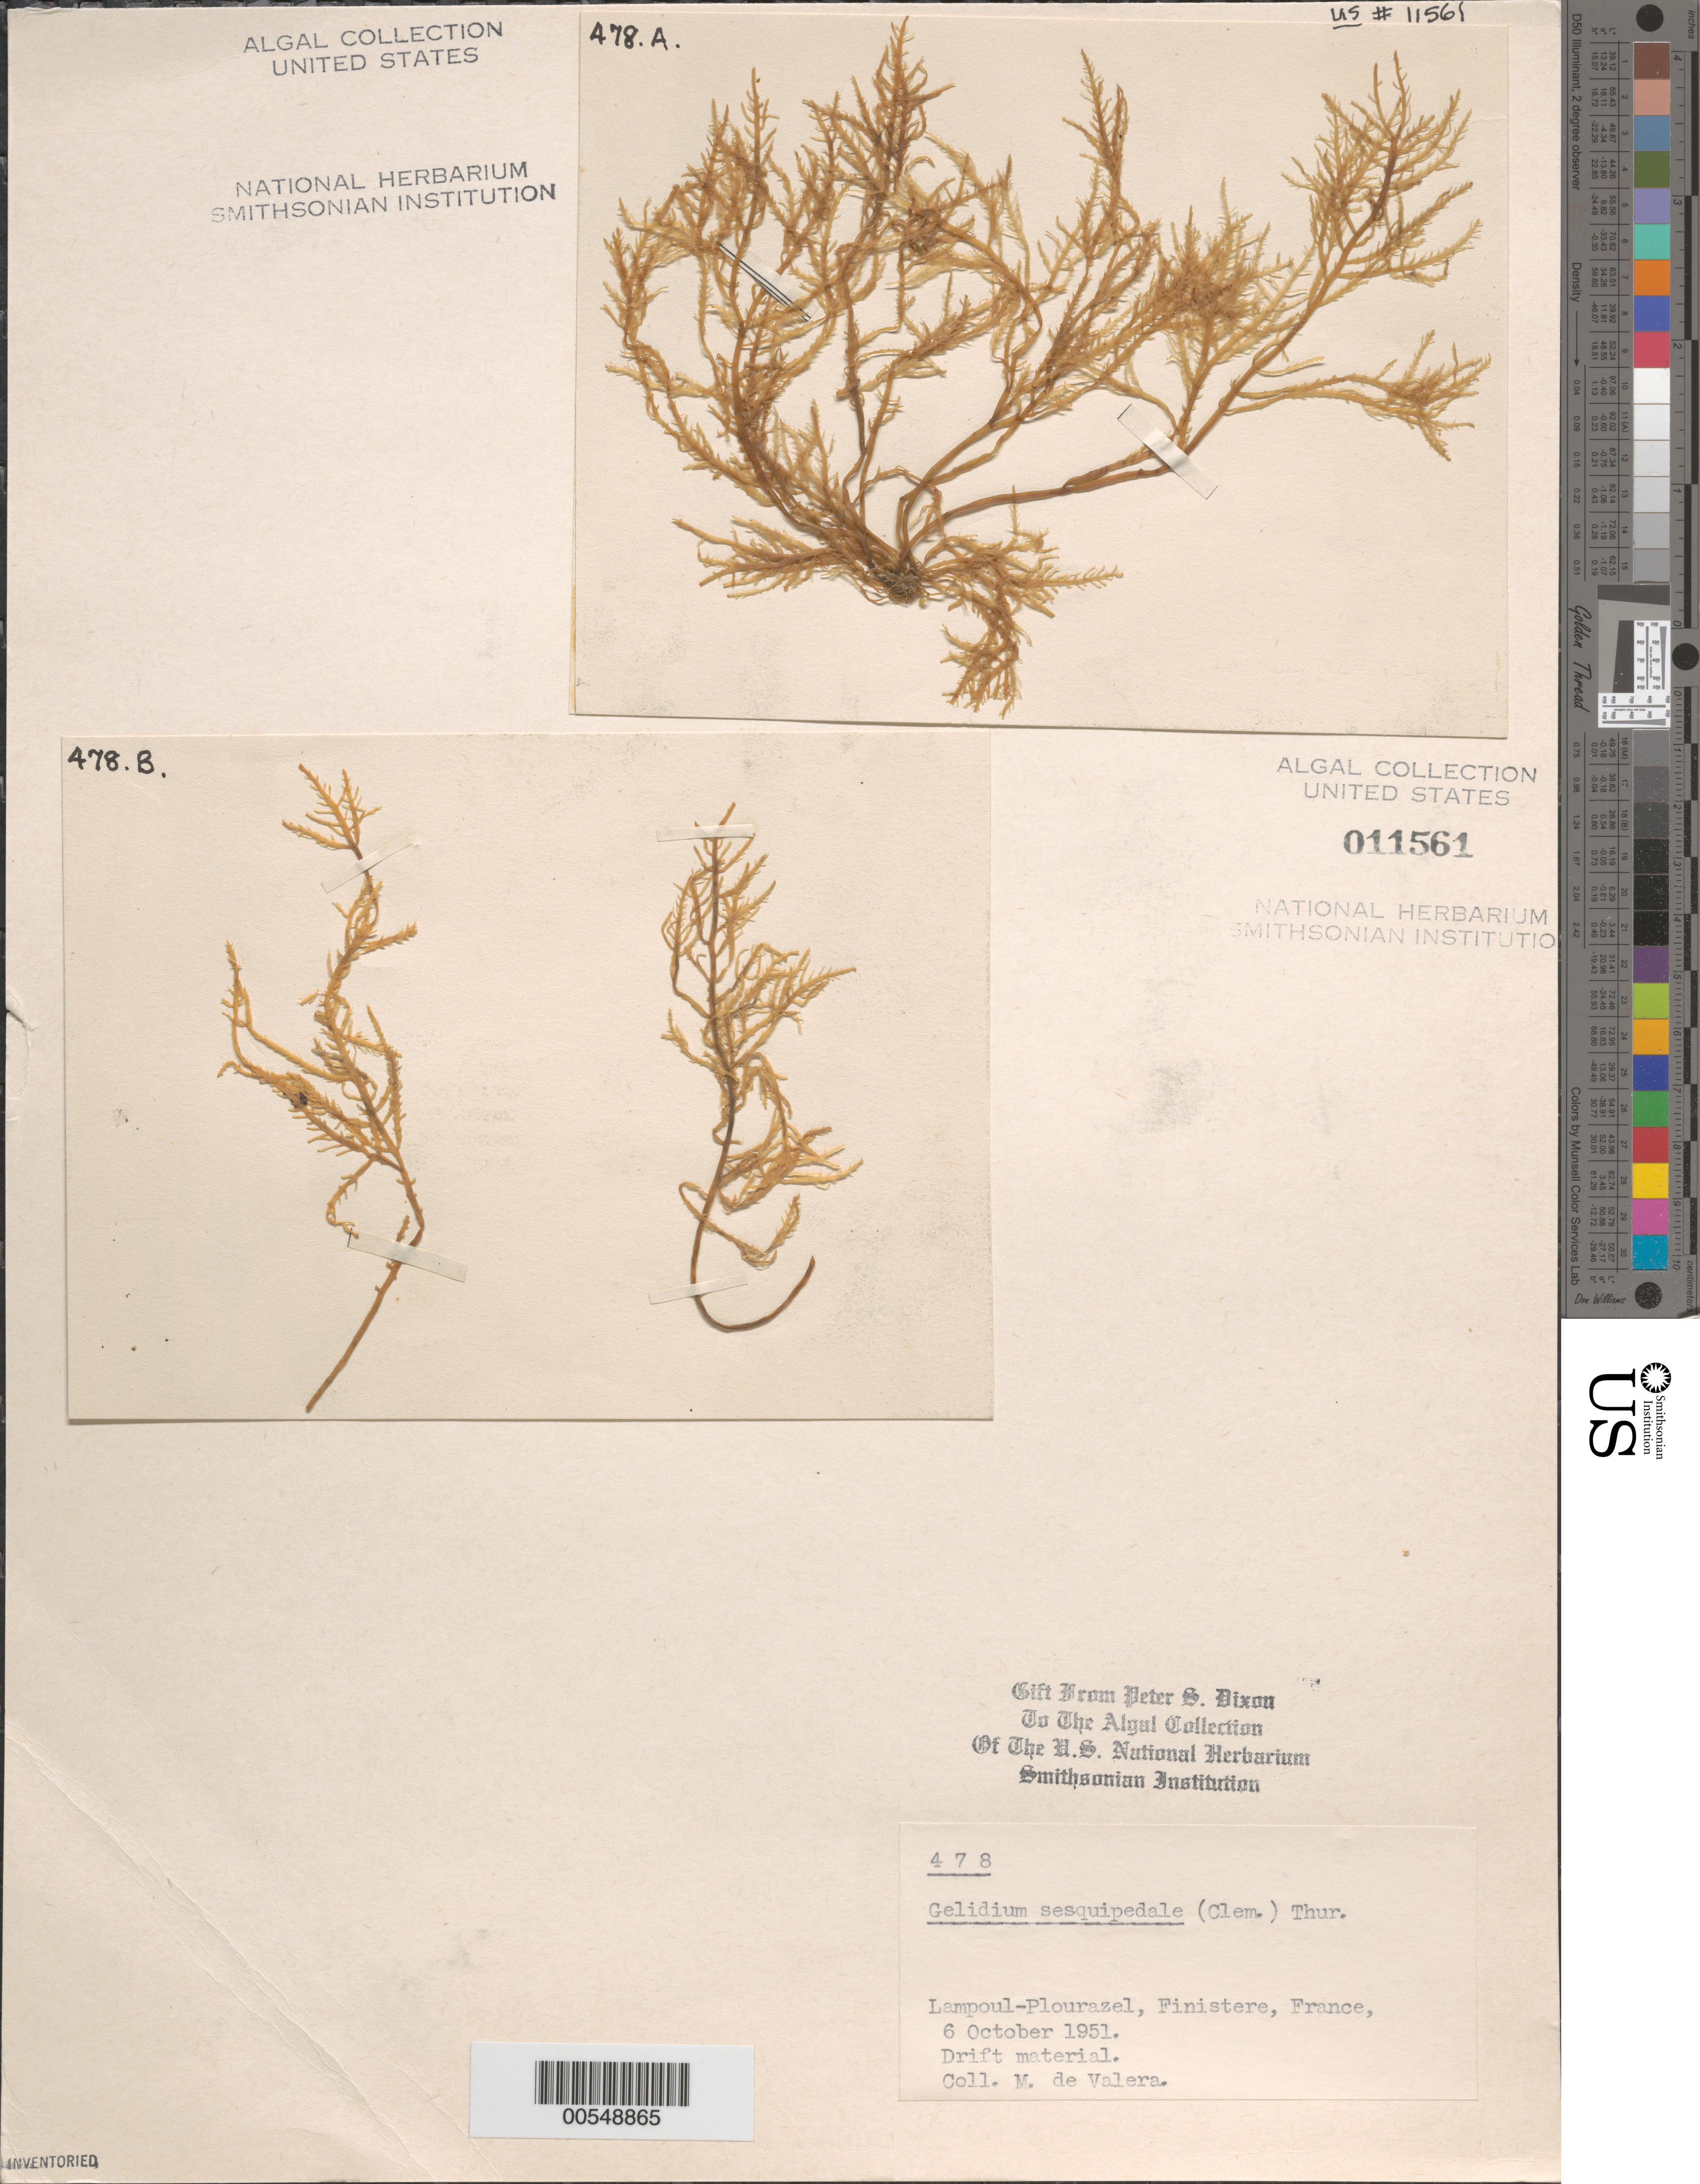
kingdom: Plantae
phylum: Rhodophyta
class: Florideophyceae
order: Gelidiales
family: Gelidiaceae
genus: Gelidium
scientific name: Gelidium corneum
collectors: M. De Valera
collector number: PSD 478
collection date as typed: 06 Oct 1951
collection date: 1951-10-06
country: France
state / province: Bretagne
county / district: Finistère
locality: Lampoul-plourazel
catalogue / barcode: US 11561